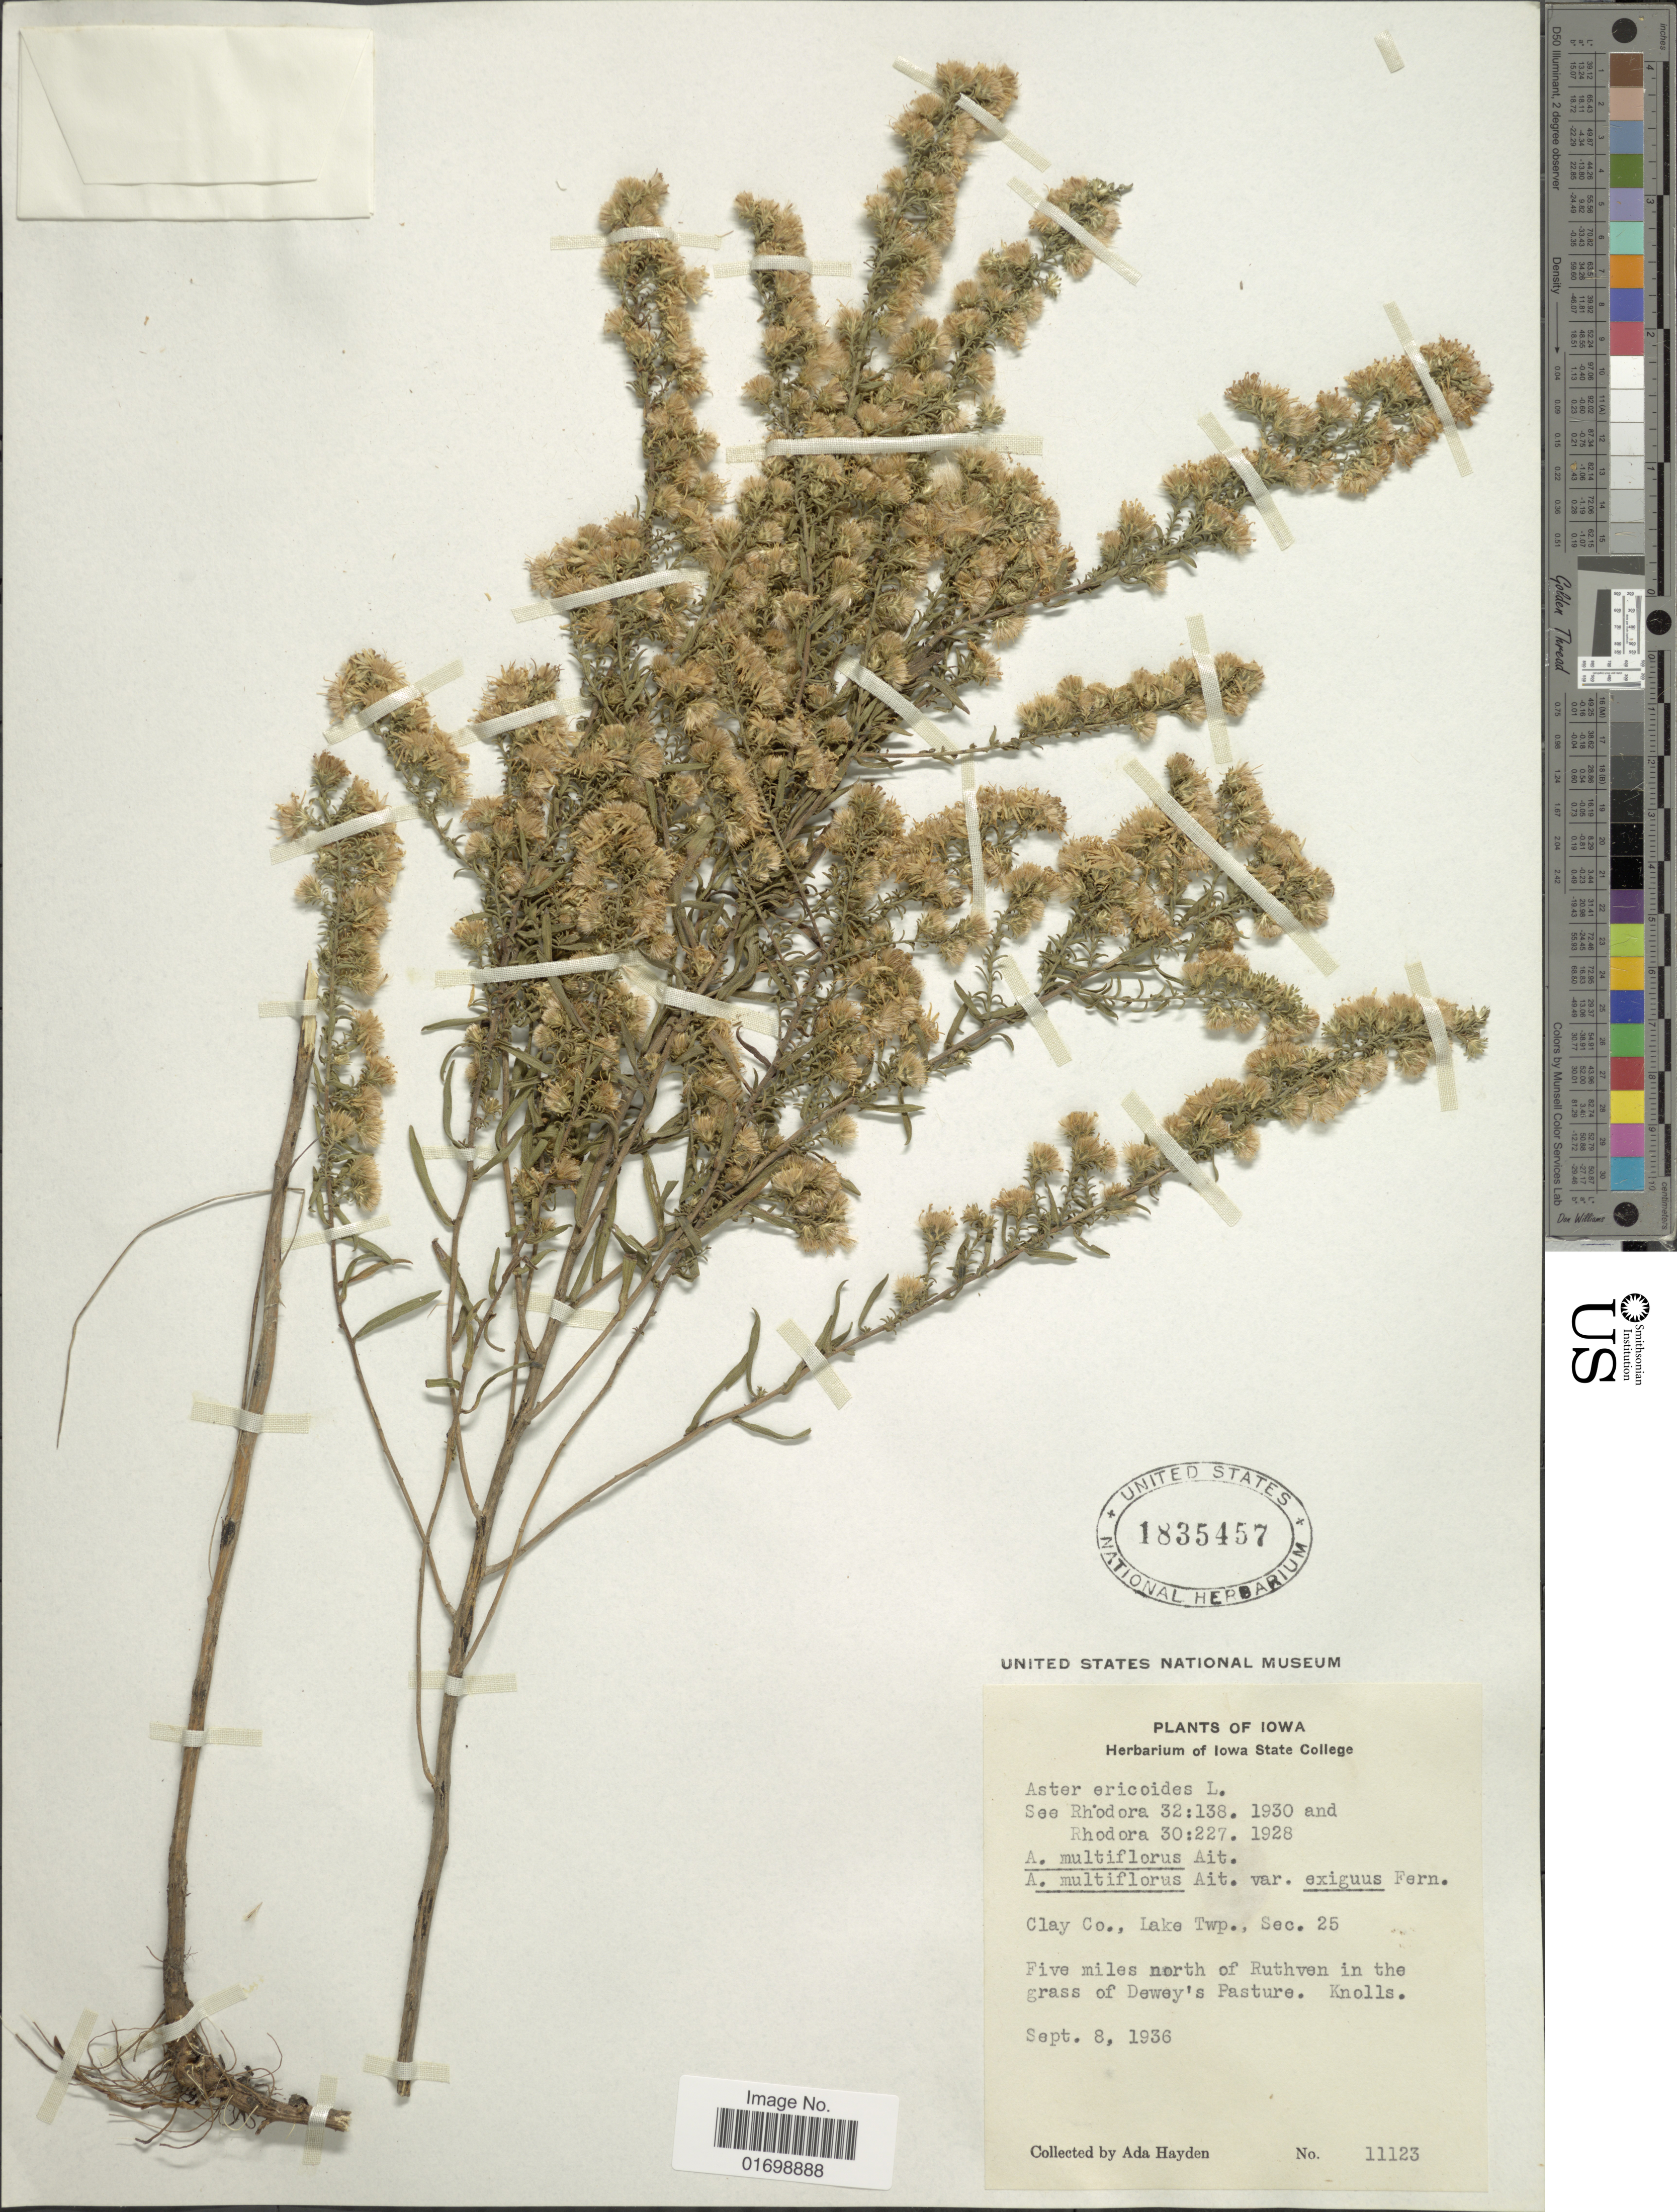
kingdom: Plantae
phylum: Tracheophyta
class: Magnoliopsida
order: Asterales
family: Asteraceae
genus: Symphyotrichum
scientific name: Symphyotrichum ericoides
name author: (L.) G.L. Nesom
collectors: Ada Hayden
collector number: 11123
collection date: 1936-09-08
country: United States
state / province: Iowa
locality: Clay Co., Lake Twp., Sec. 25, five miles north of Ruthven in the grass of Dewey's Pasture, knolls.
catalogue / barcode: US 1835457